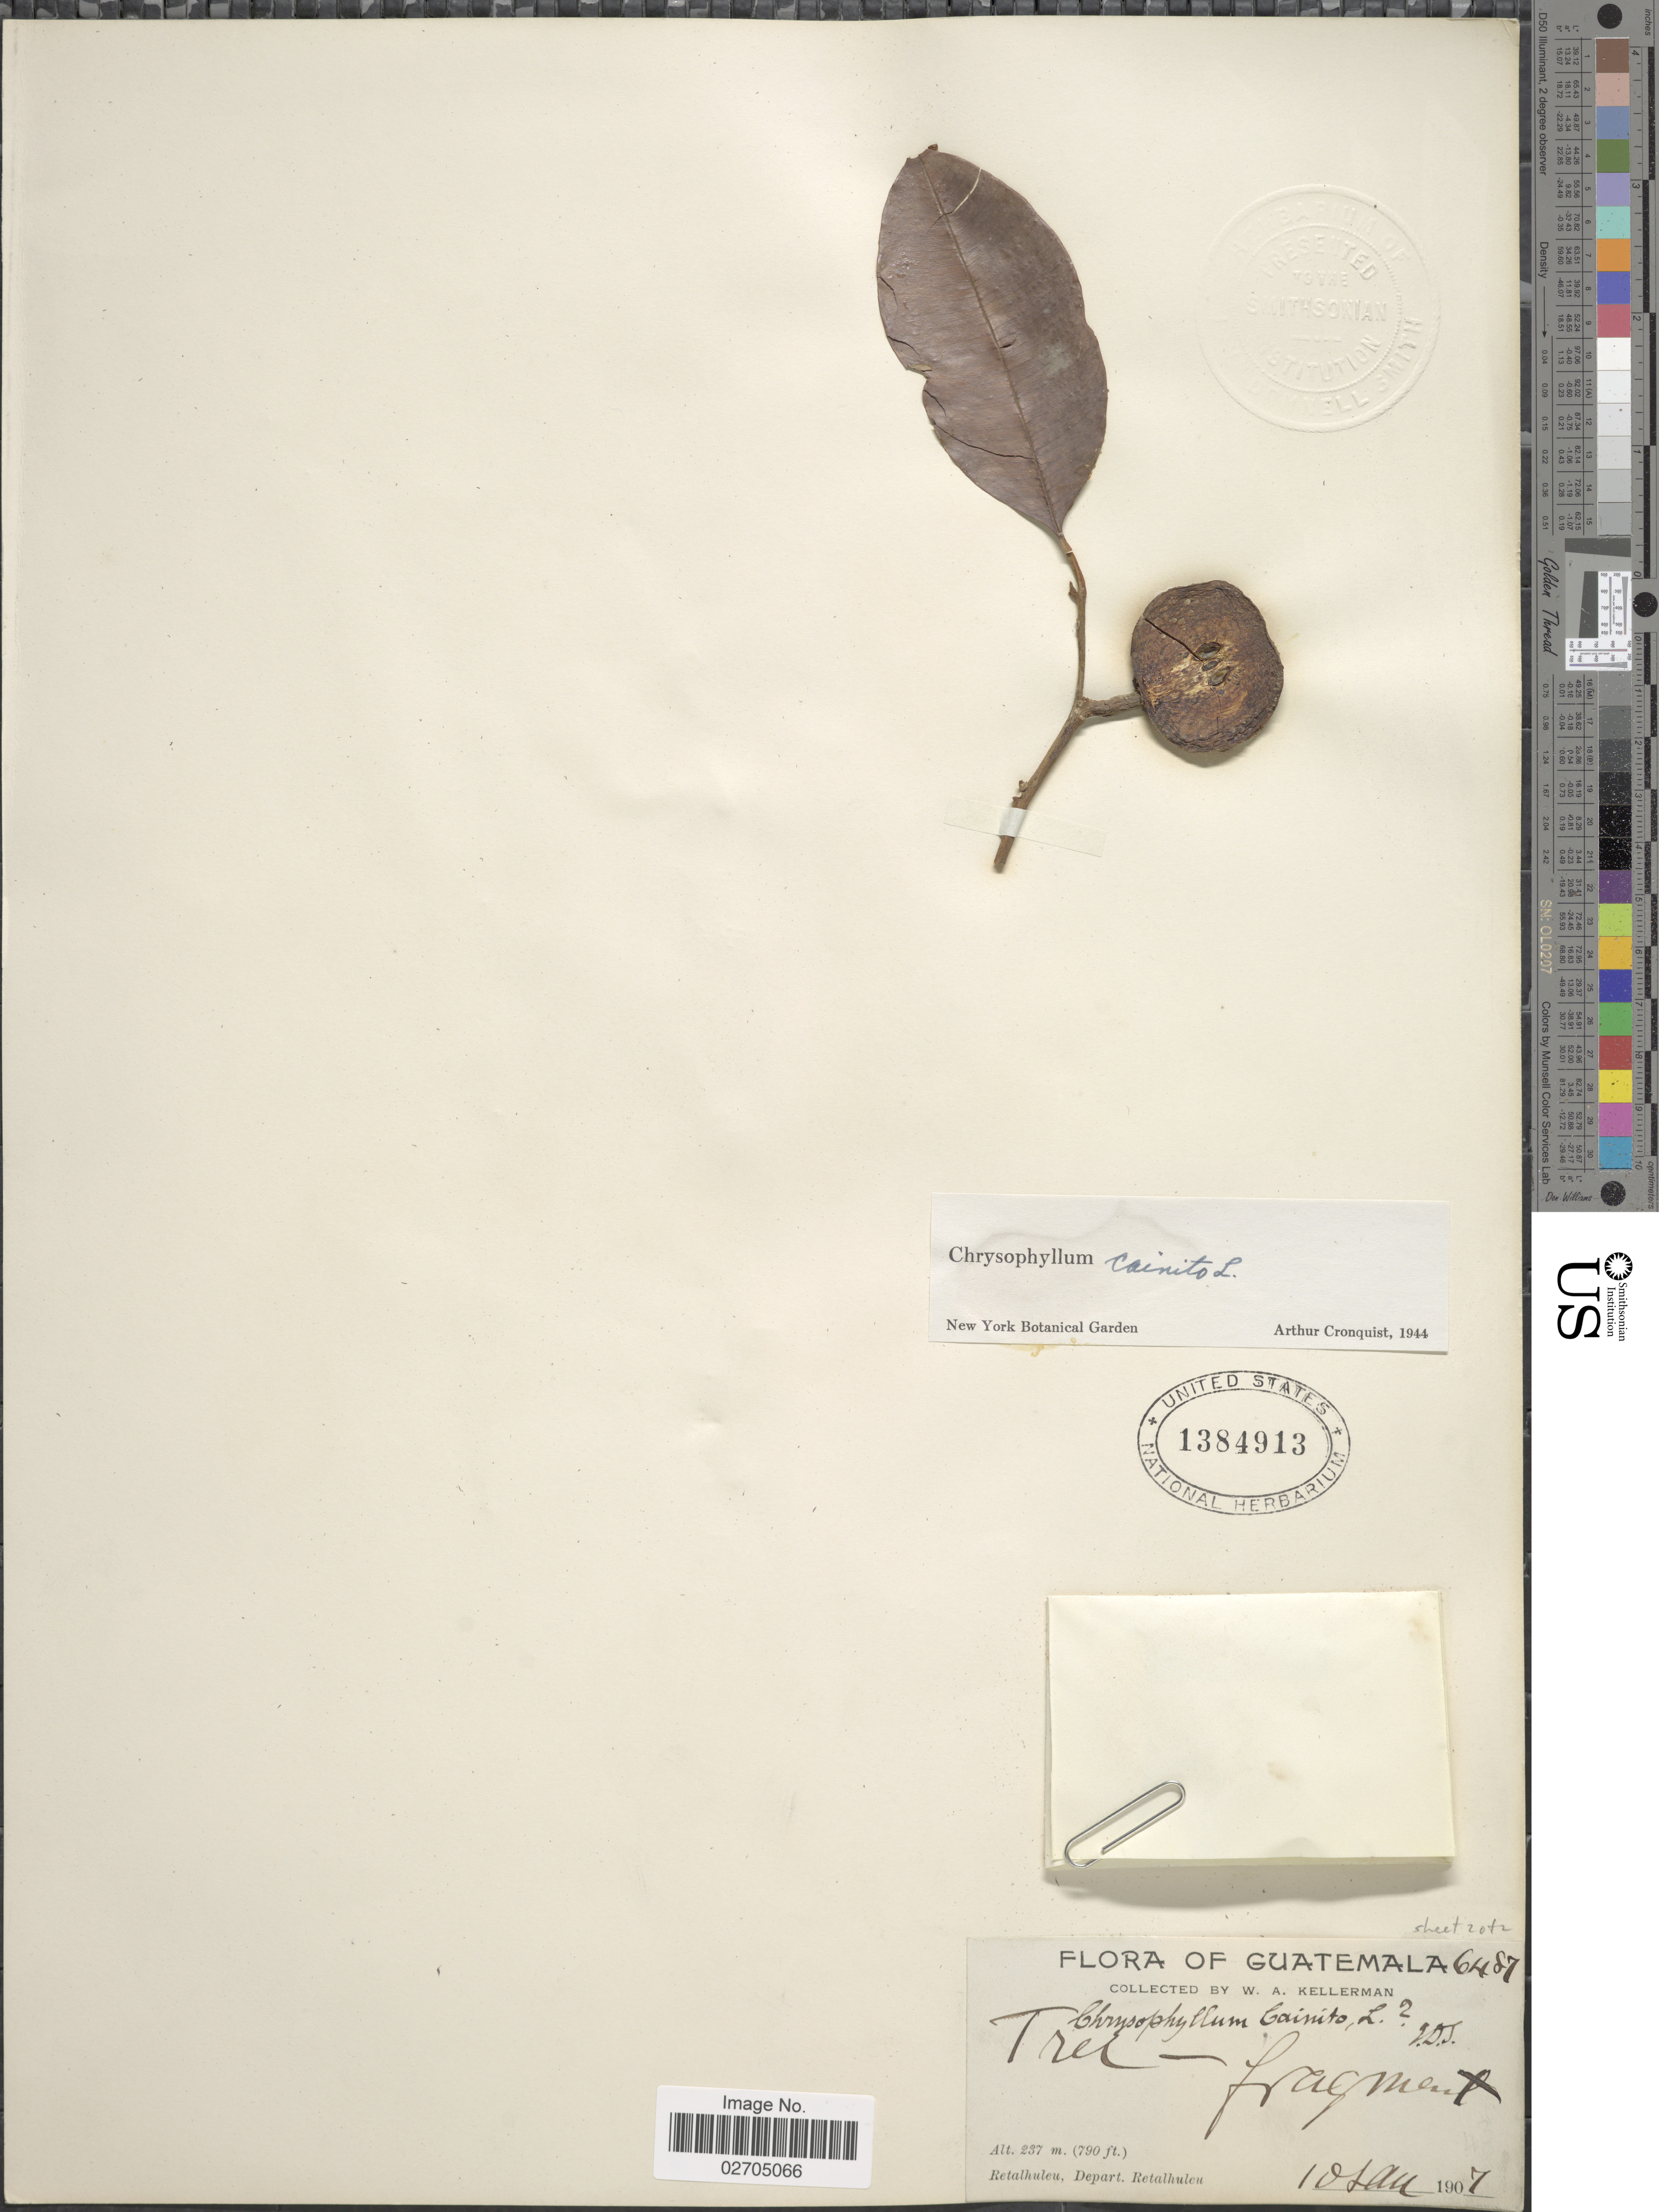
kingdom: Plantae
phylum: Tracheophyta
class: Magnoliopsida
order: Ericales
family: Sapotaceae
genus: Chrysophyllum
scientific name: Chrysophyllum cainito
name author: L.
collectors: W. Kellerman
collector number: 6487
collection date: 1907-01-10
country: Guatemala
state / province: Retalhuleu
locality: Retalhuleu.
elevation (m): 237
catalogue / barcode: US 1384913